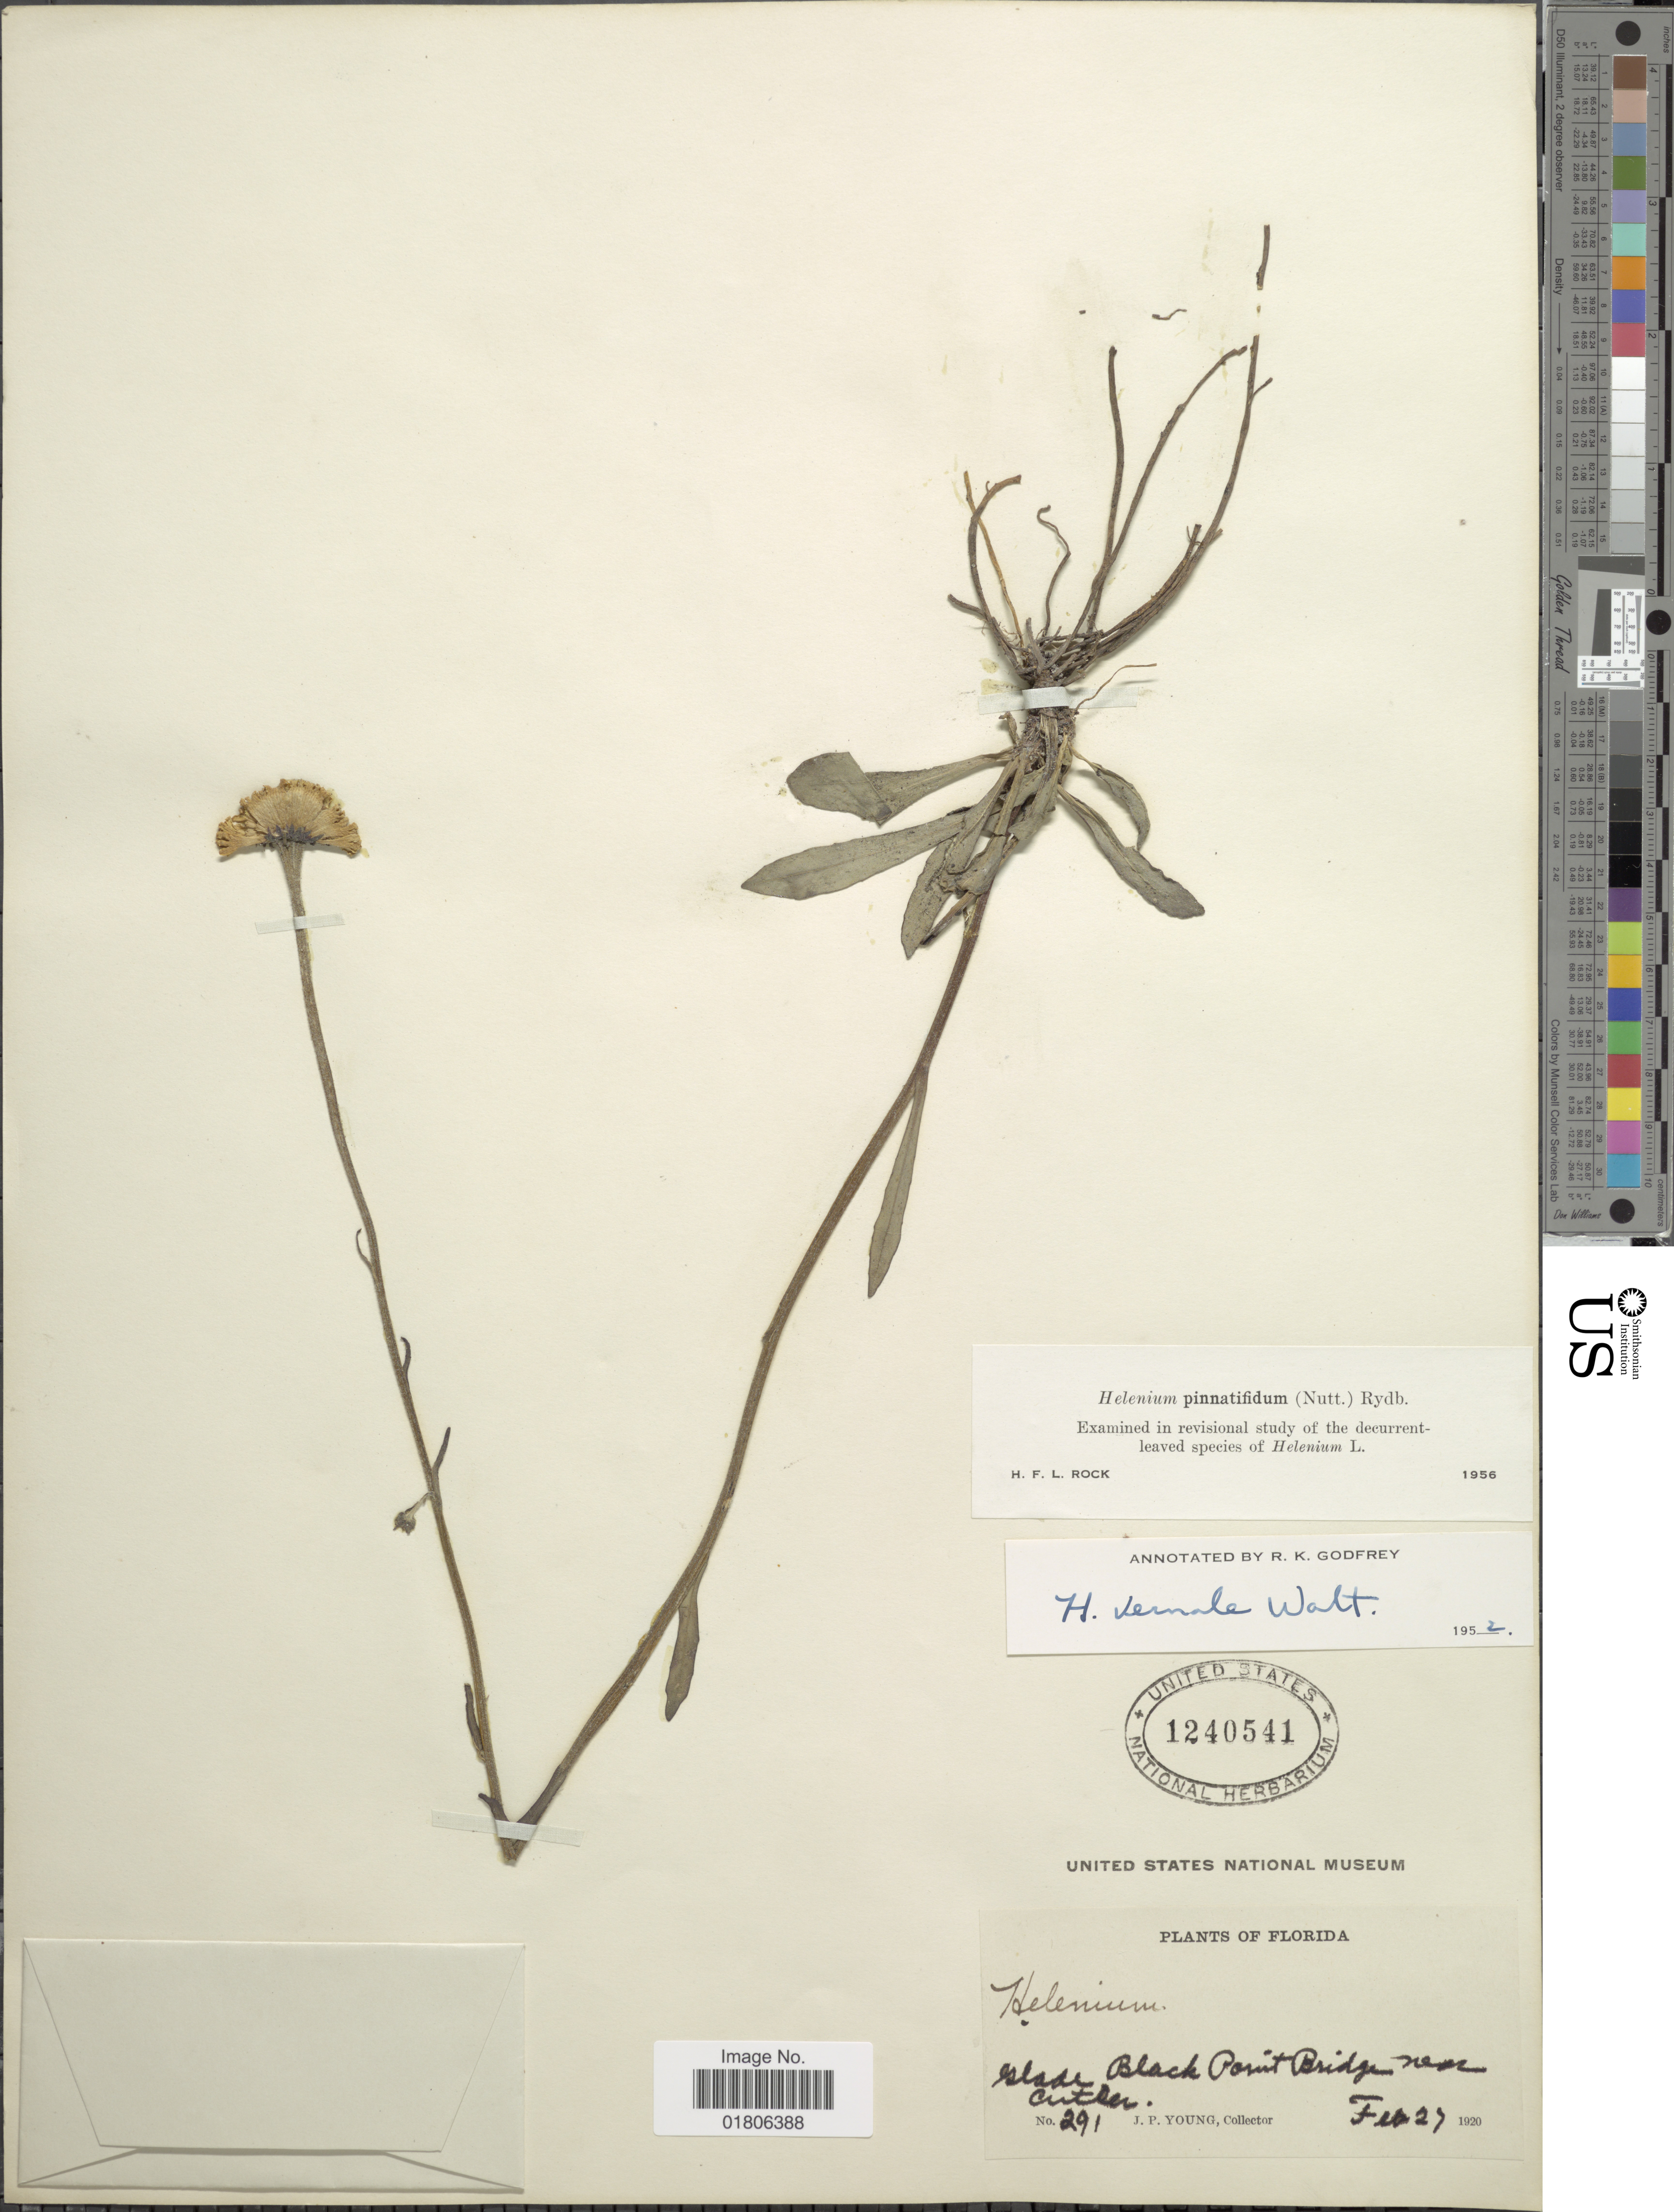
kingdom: Plantae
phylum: Tracheophyta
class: Magnoliopsida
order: Asterales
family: Asteraceae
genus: Helenium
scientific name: Helenium pinnatifidum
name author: (Schwein. ex Nutt.) Rydb.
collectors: J. P. Young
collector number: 291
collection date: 1920-02-27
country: United States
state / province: Florida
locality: Black Point Bridge near Glade, Cutler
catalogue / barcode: US 1240541